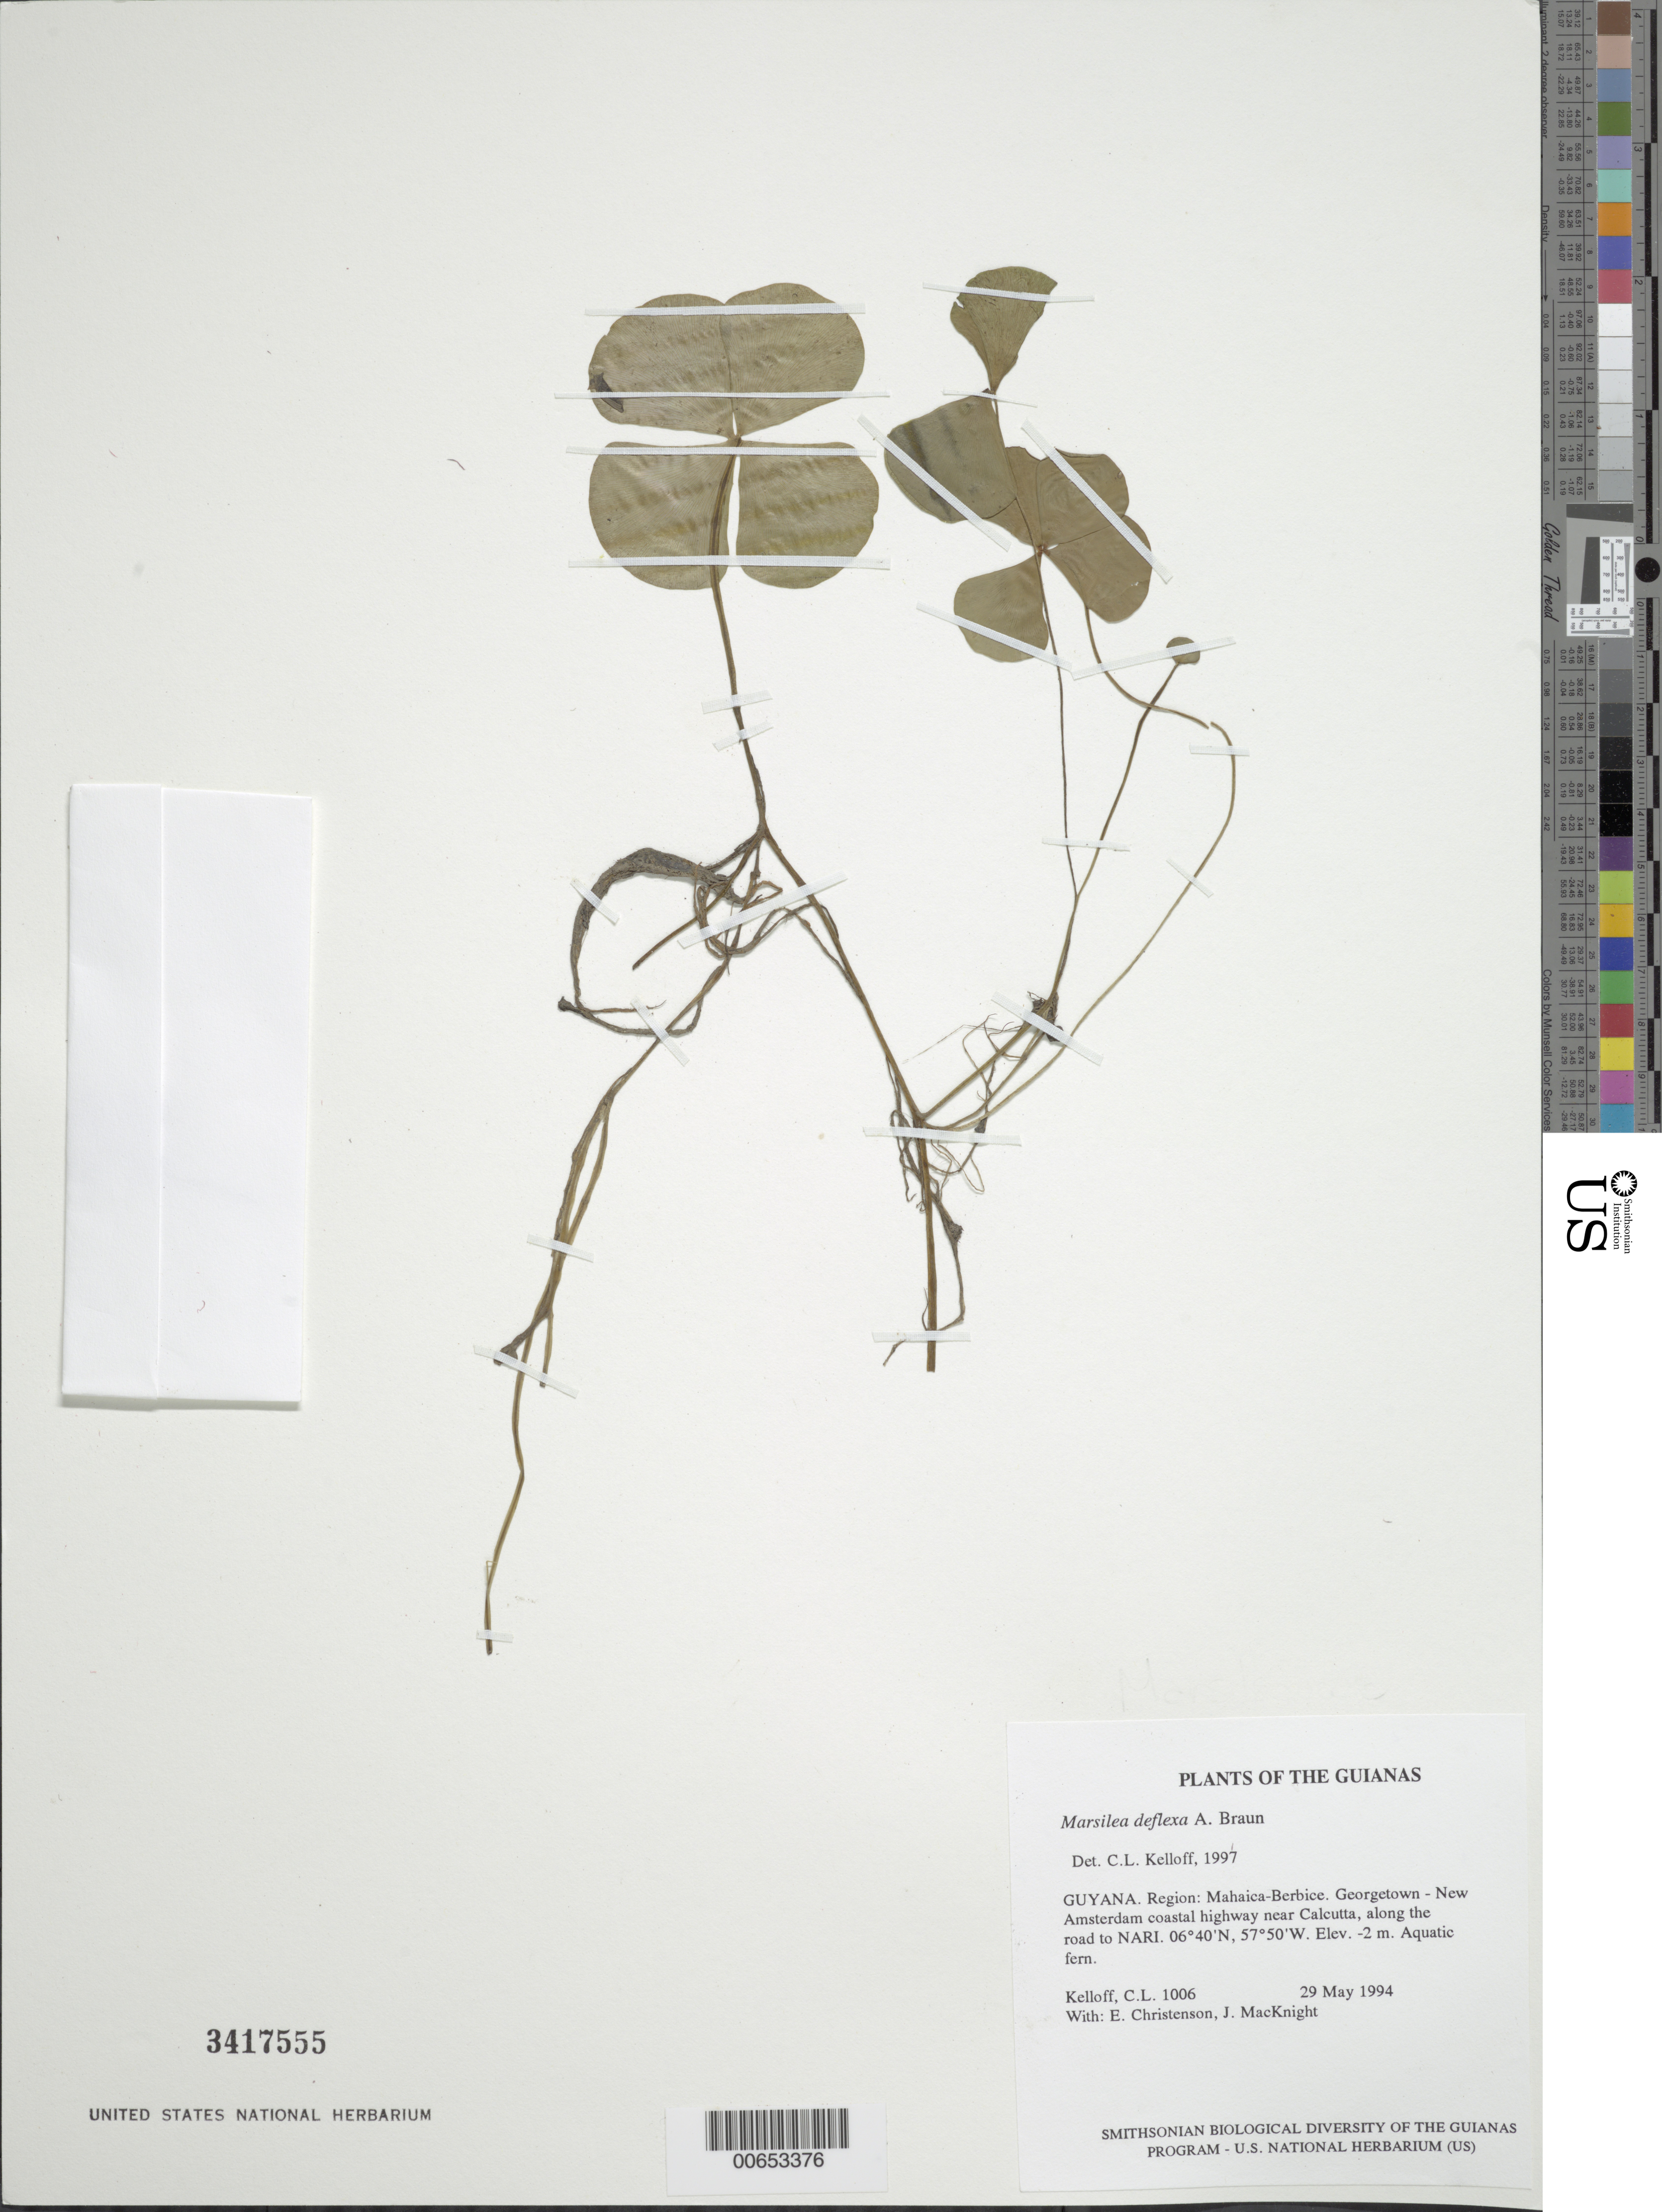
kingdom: Plantae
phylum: Tracheophyta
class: Polypodiopsida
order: Salviniales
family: Marsileaceae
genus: Marsilea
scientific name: Marsilea deflexa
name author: A. Braun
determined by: Kelloff, Carol L., (US), Smithsonian Institution - National Museum of Natural History (UNITED STATES)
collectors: C. L. Kelloff, E. A. Christenson & J. MacKnight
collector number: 1006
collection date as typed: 29 May 1994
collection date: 1994-05-29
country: Guyana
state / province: Mahaica-Berbice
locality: Georgetown - New Amsterdam coastal highway near Calcutta, along the road to NARI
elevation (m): -2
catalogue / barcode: US 3417555